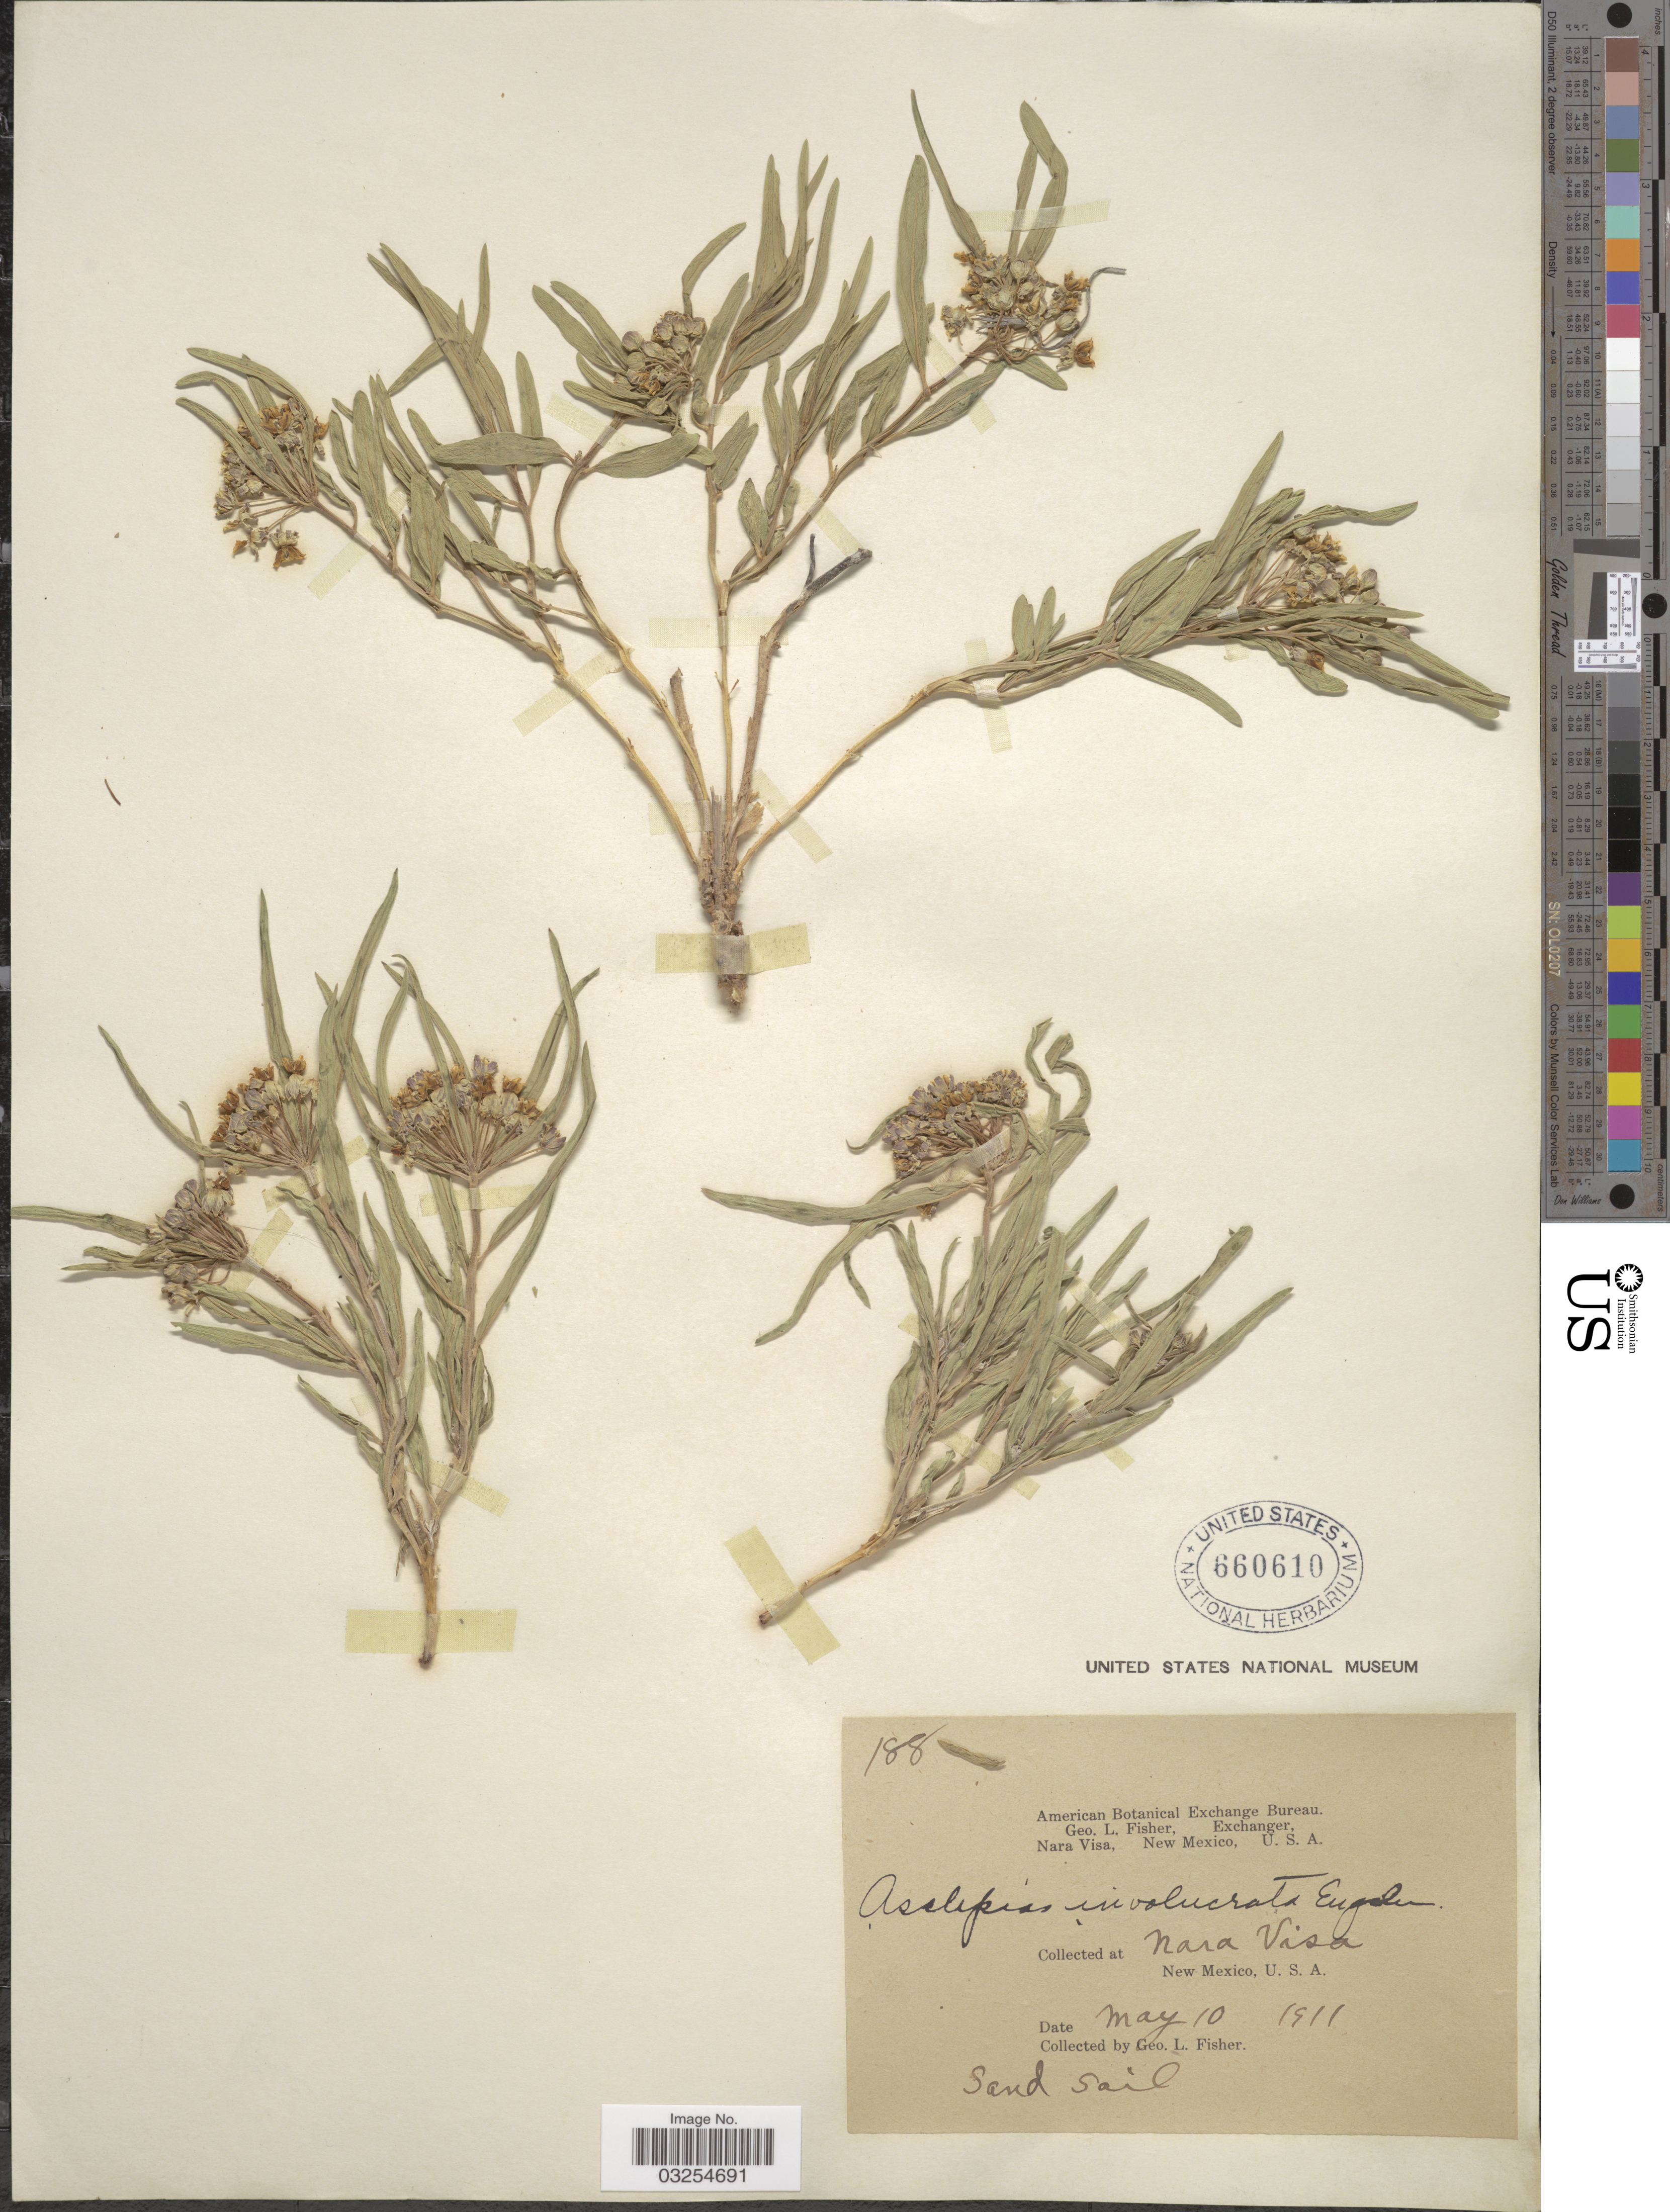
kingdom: Plantae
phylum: Tracheophyta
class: Magnoliopsida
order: Gentianales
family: Apocynaceae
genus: Asclepias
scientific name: Asclepias involucrata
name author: Engelm. ex Torr.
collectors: G. L. Fisher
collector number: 188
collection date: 1911-05-10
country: United States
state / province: New Mexico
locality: Nara Visa.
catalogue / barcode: US 660610